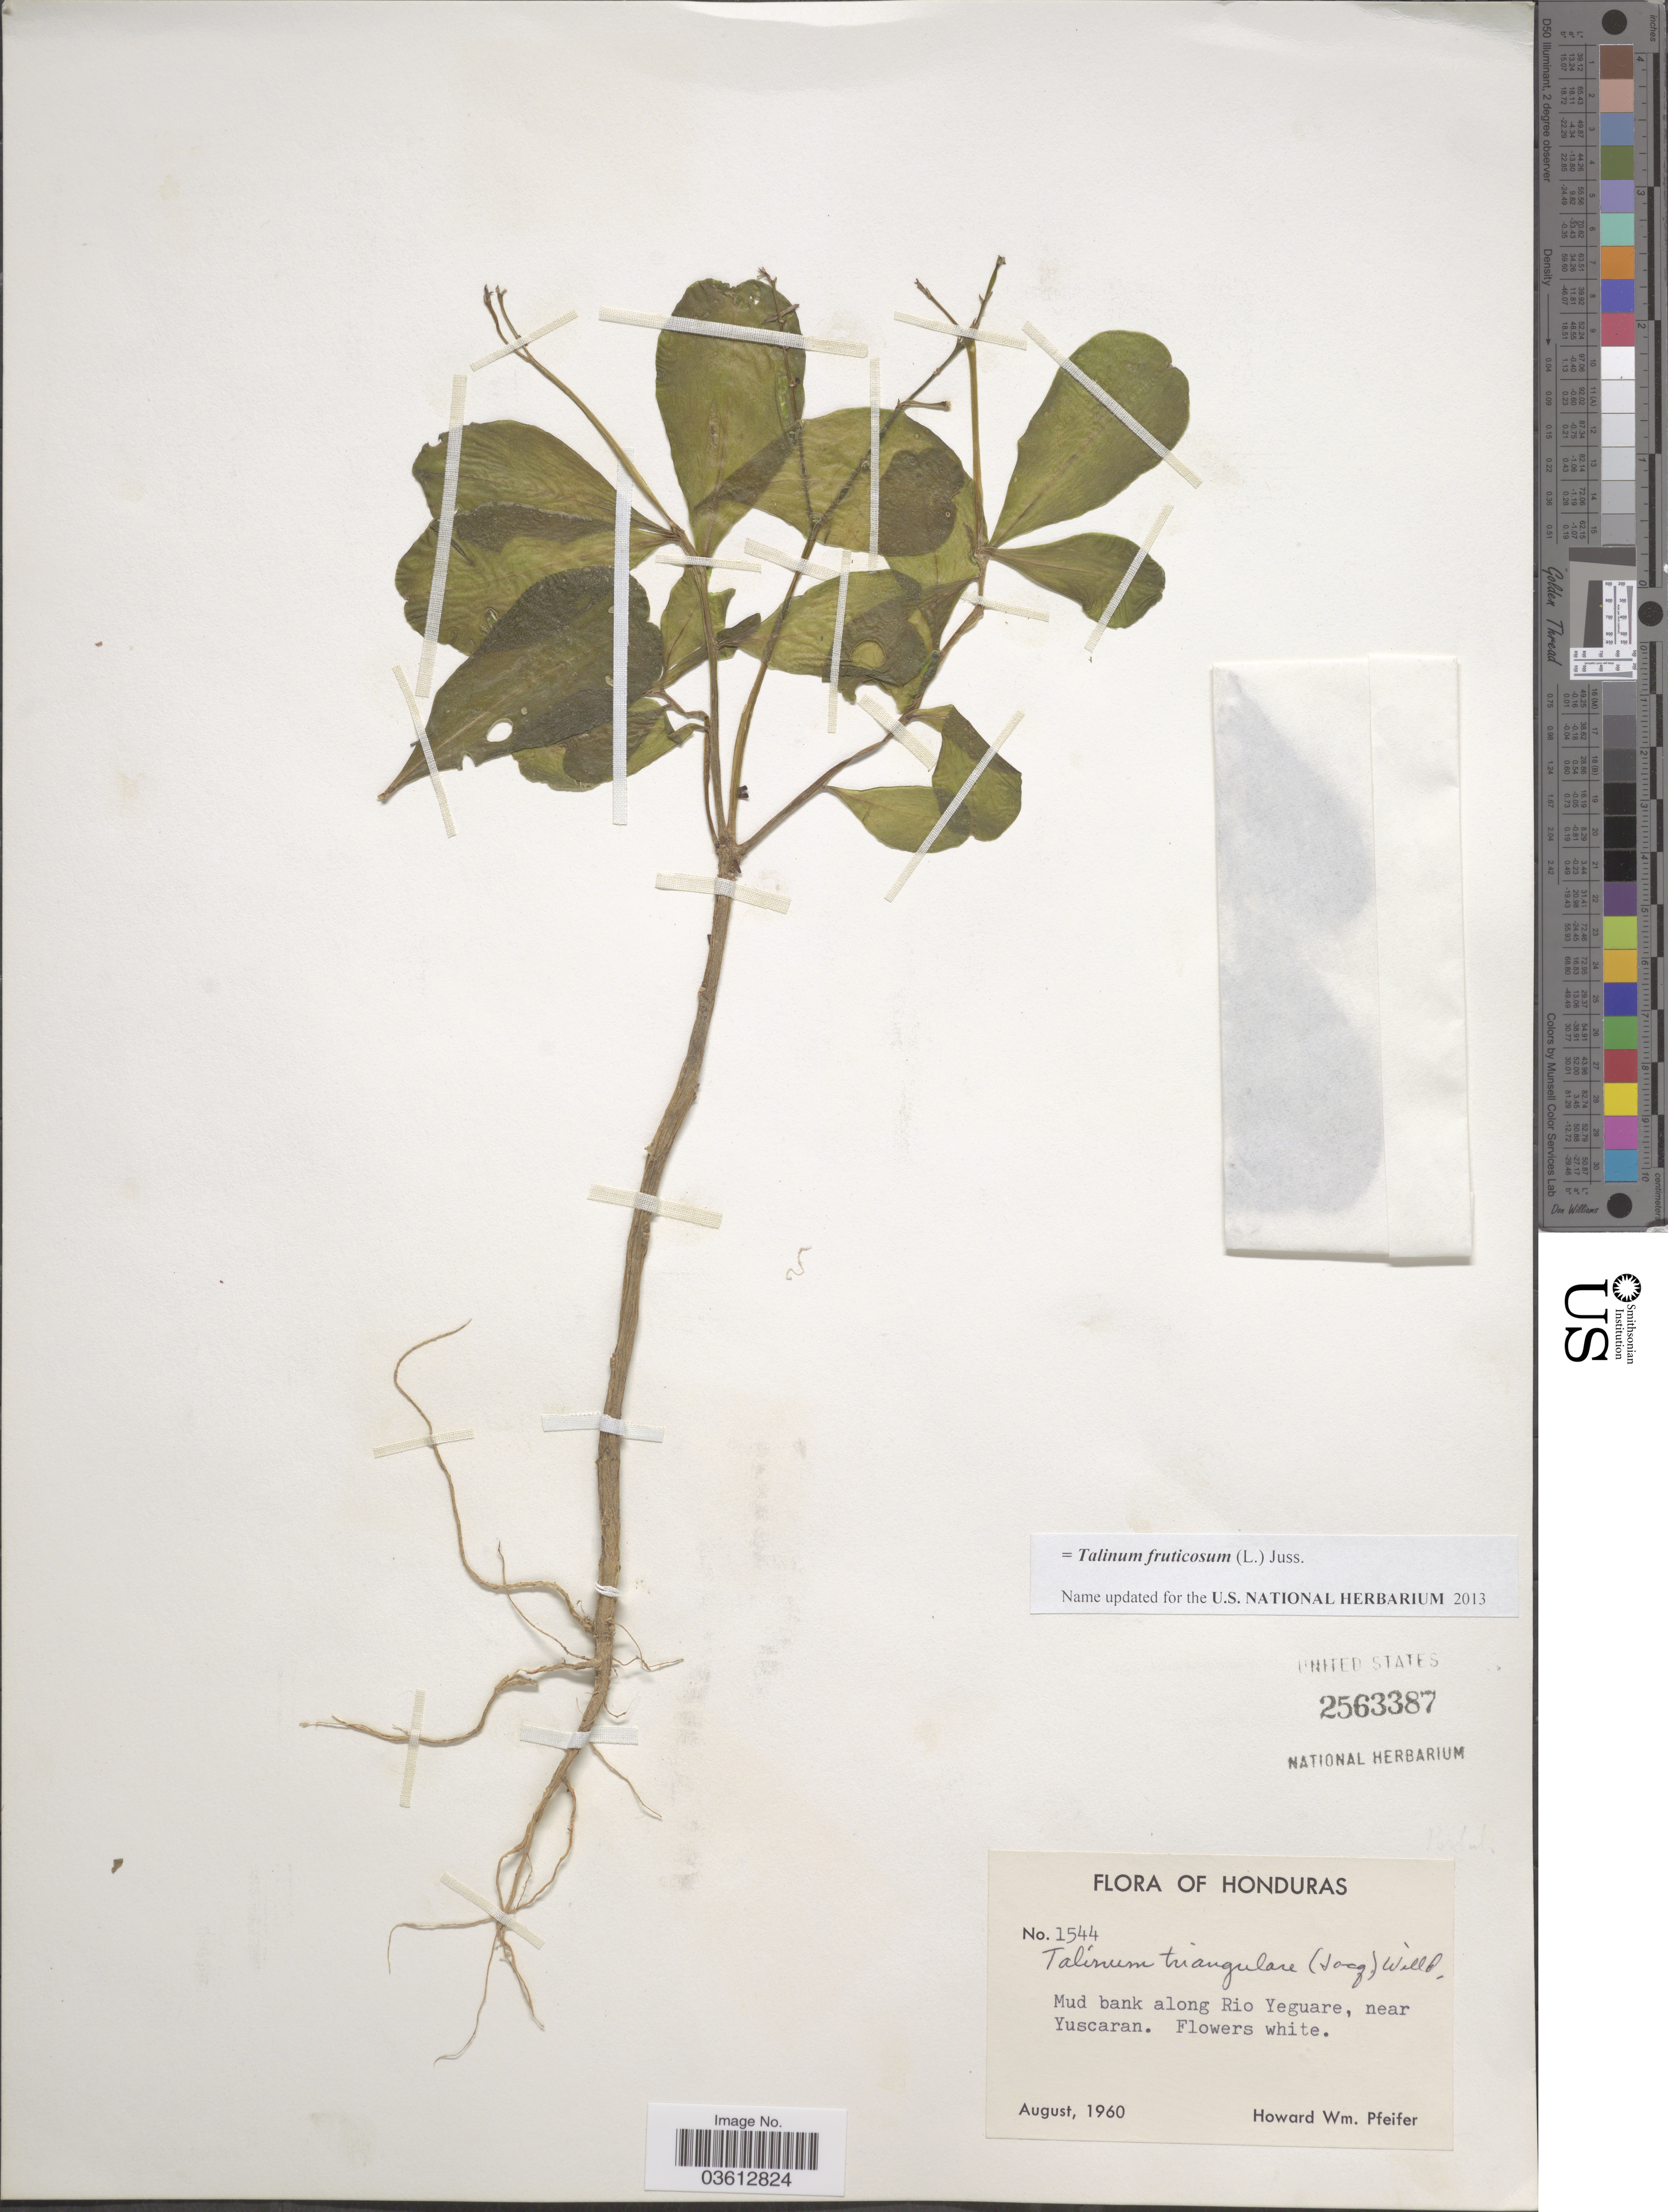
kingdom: Plantae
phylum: Tracheophyta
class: Magnoliopsida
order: Caryophyllales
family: Talinaceae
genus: Talinum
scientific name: Talinum fruticosum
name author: (L.) Juss.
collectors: H. W. Pfeifer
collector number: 1544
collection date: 1960-08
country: Honduras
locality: Honduras. Mud bank along Rio Yeguare, near Yuscaran.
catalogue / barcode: US 2563387